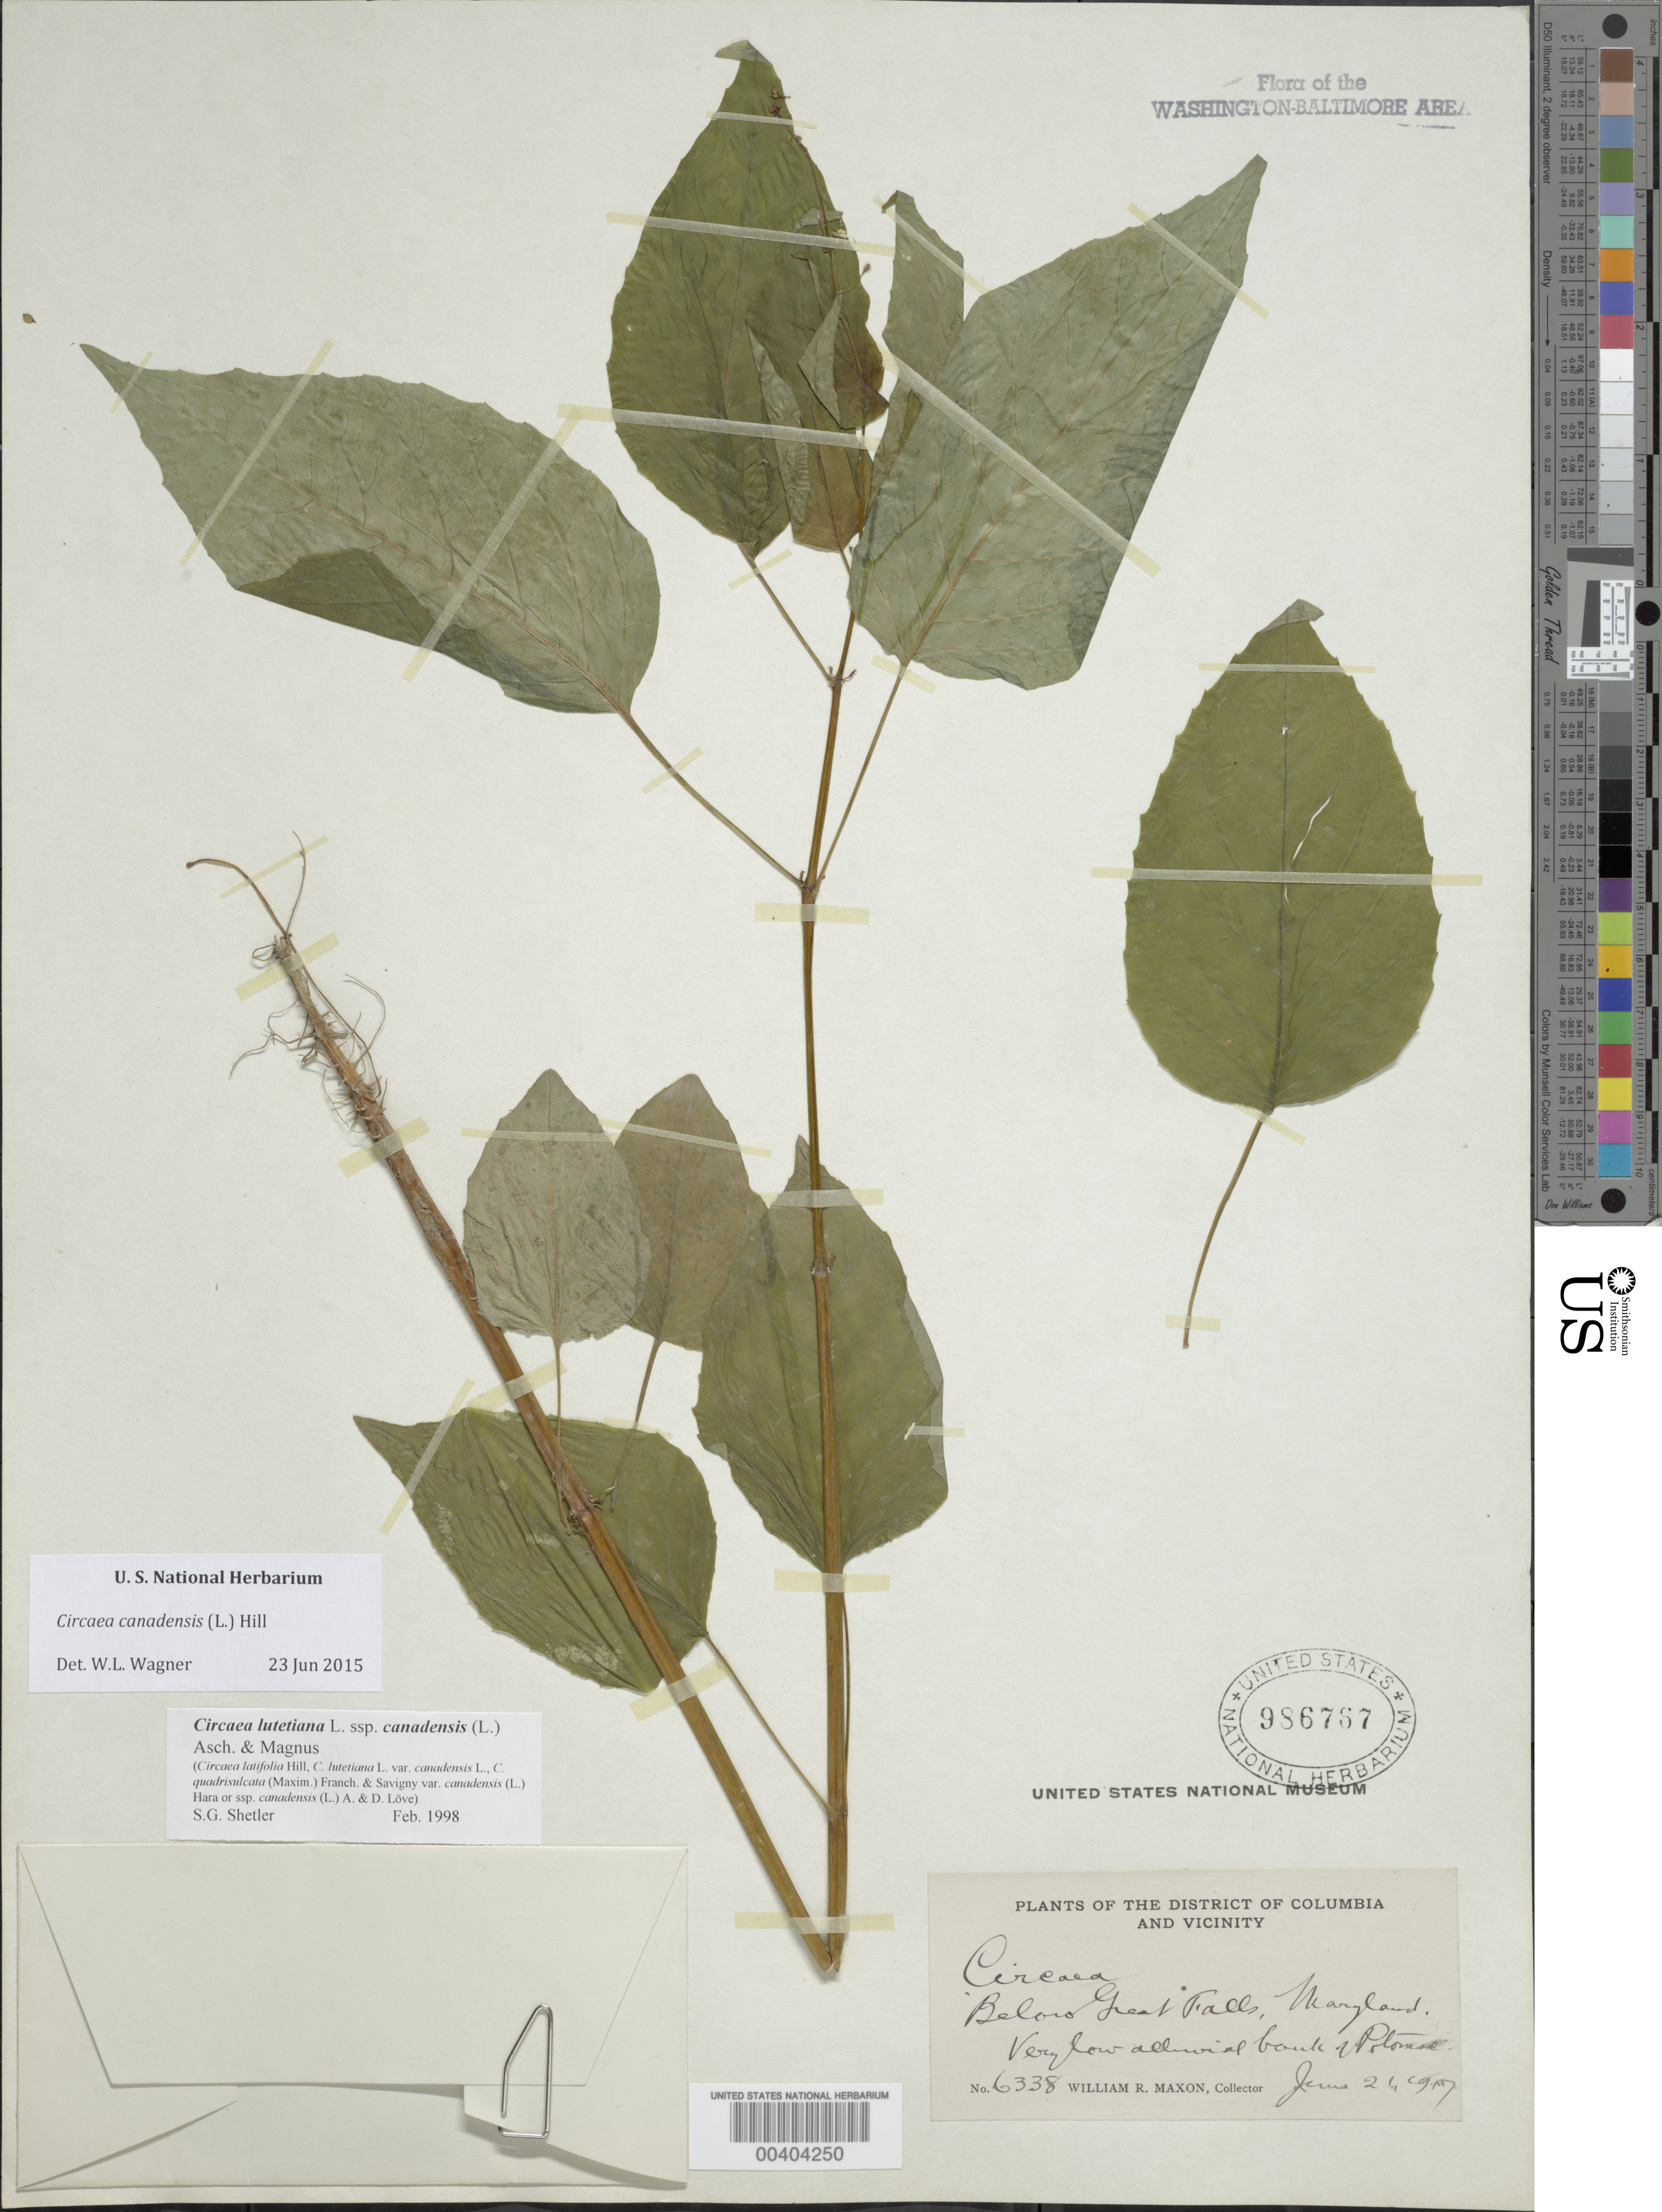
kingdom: Plantae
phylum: Tracheophyta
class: Magnoliopsida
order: Myrtales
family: Onagraceae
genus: Circaea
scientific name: Circaea canadensis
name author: (L.) Hill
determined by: Wagner, W. L., (BOT), Smithsonian Institution - National Museum of Natural History (UNITED STATES)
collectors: W. R. Maxon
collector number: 6338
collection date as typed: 26 Jun 1907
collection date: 1907-06-26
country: United States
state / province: Maryland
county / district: Montgomery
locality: Below Great Falls, along Potomac C. & O. Canal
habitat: Very low alluvial bank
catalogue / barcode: US 986767